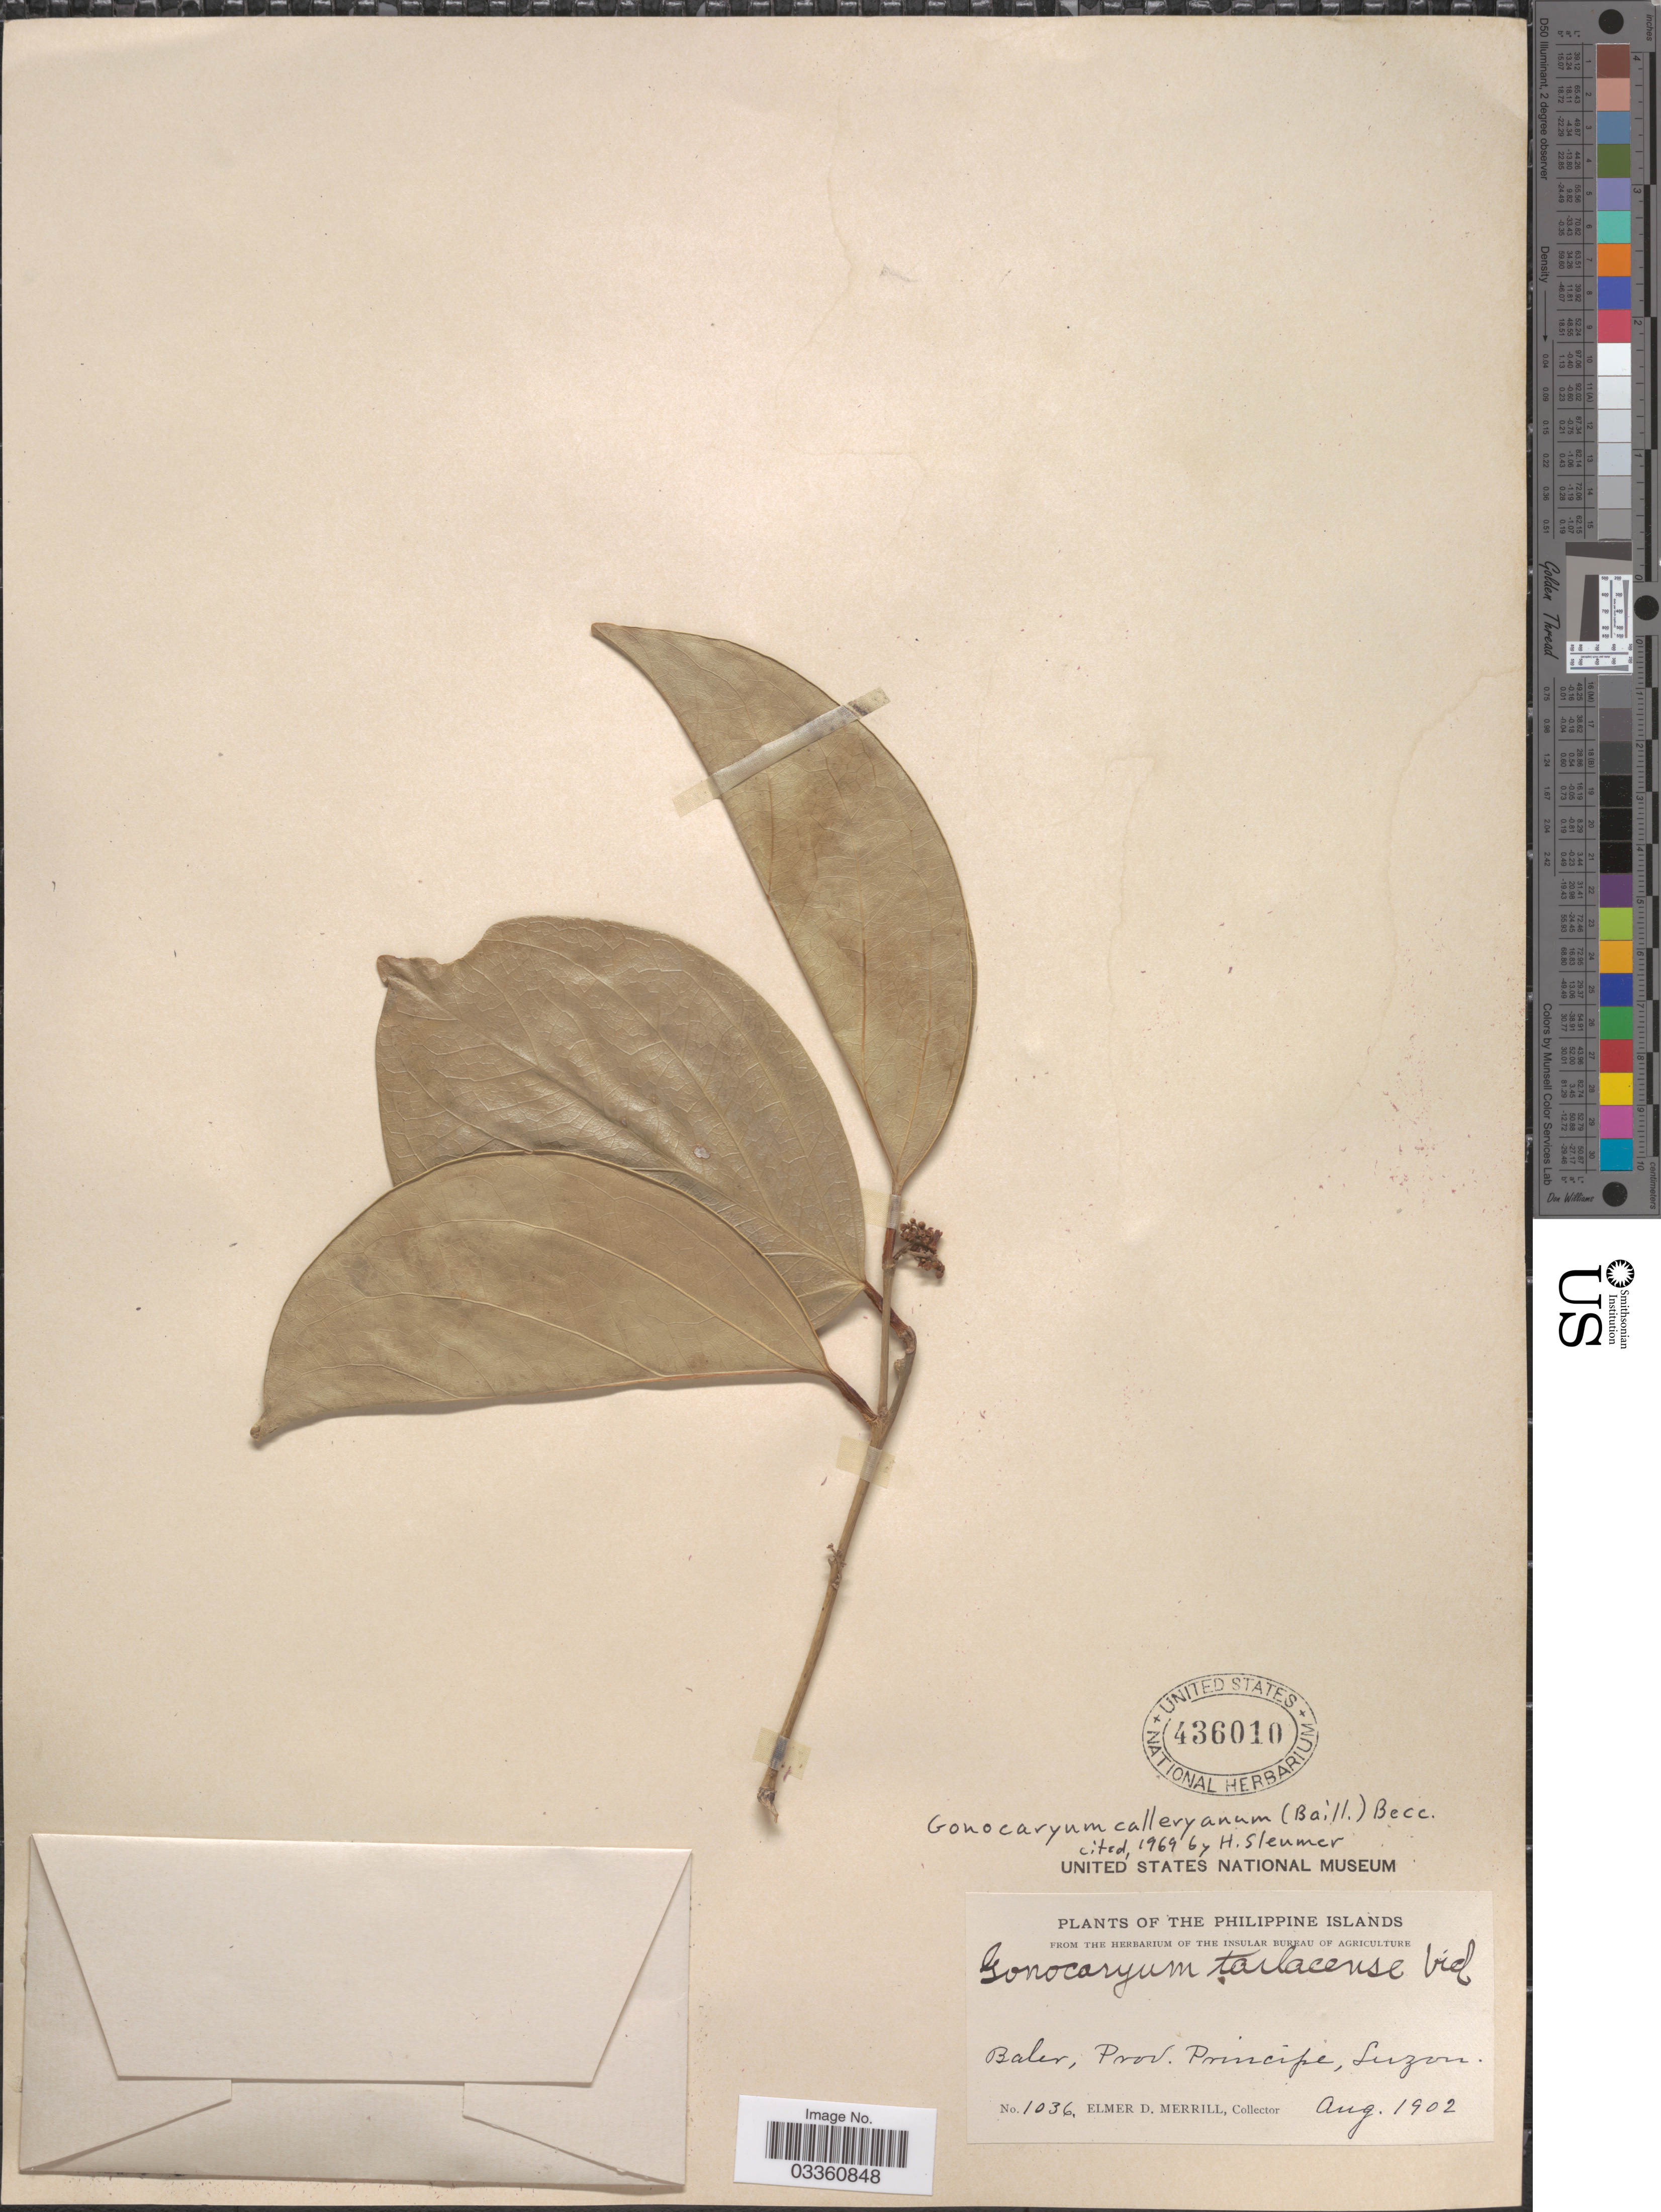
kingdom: Plantae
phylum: Tracheophyta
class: Magnoliopsida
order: Cardiopteridales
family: Cardiopteridaceae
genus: Gonocaryum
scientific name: Gonocaryum calleryanum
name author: (Baill.) Becc.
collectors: E. D. Merrill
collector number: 1036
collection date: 1902-08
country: Philippines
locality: Baler, Prov. Principe, Luzon.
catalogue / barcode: US 436010